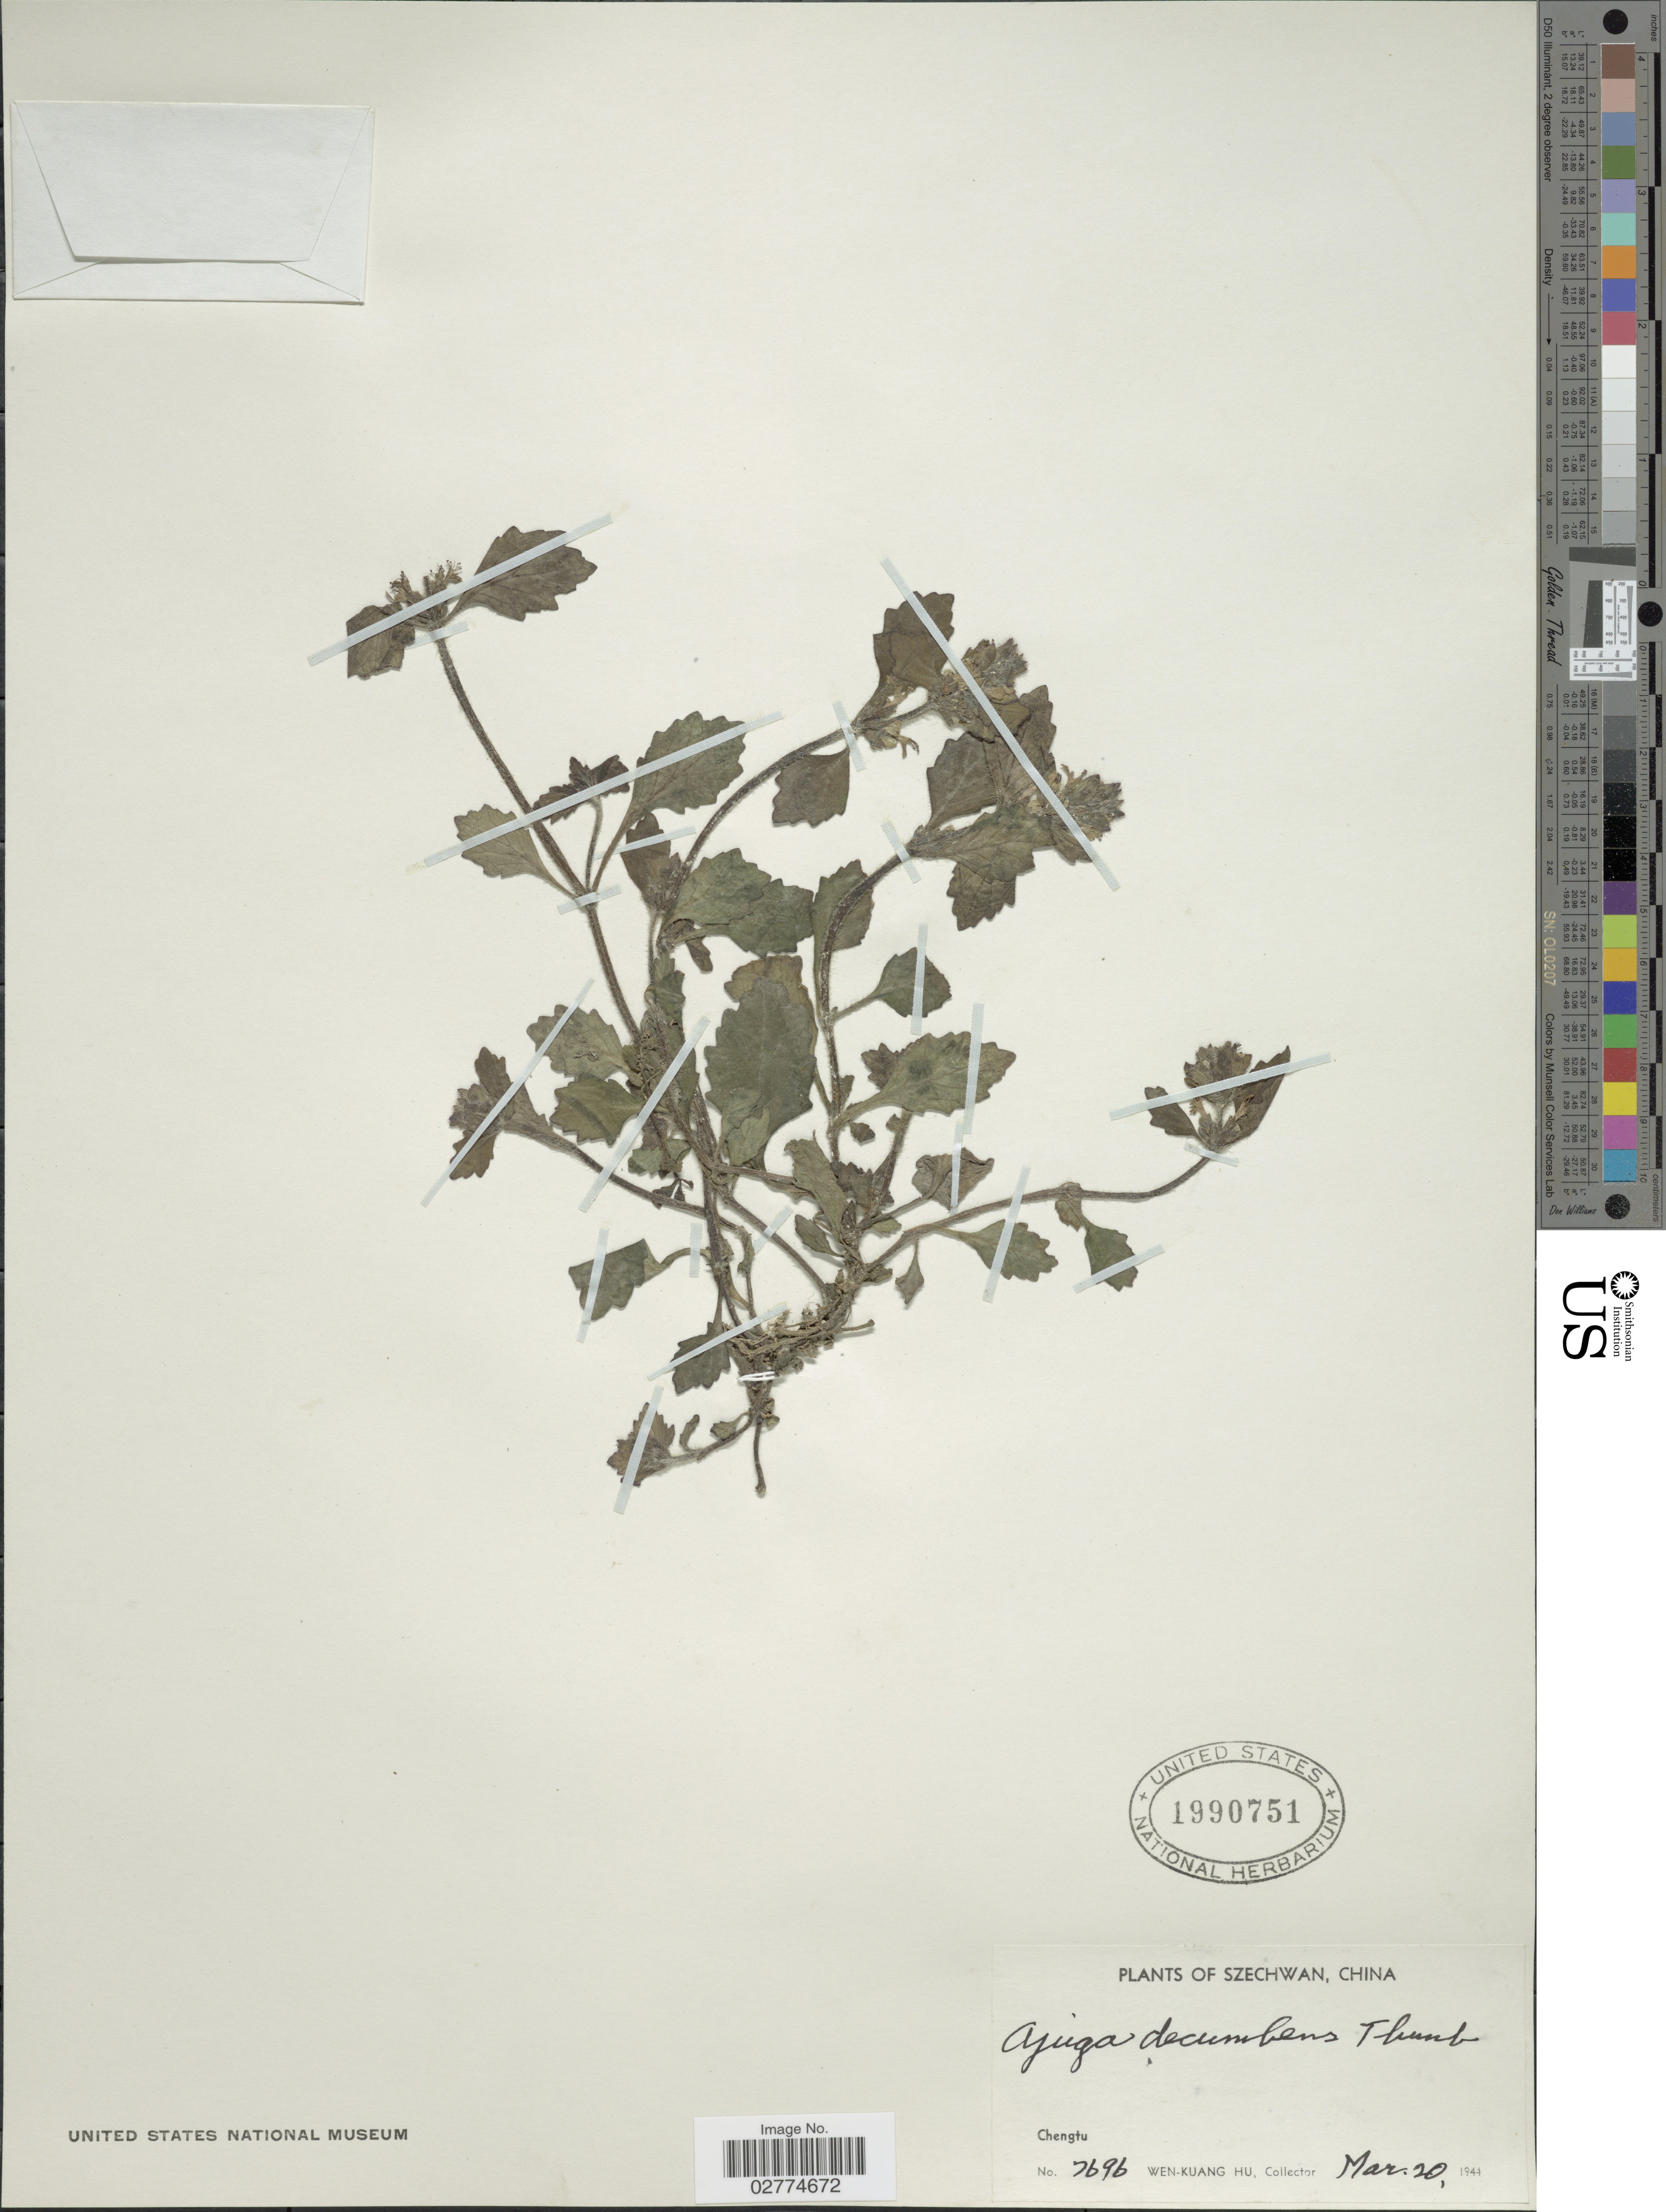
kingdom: Plantae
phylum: Tracheophyta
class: Magnoliopsida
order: Lamiales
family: Lamiaceae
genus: Ajuga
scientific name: Ajuga decumbens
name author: Thunb.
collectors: W. K. Hu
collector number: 7696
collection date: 1944-03-20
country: China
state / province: Sichuan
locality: Szechwan, Chengtu.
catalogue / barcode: US 1990751